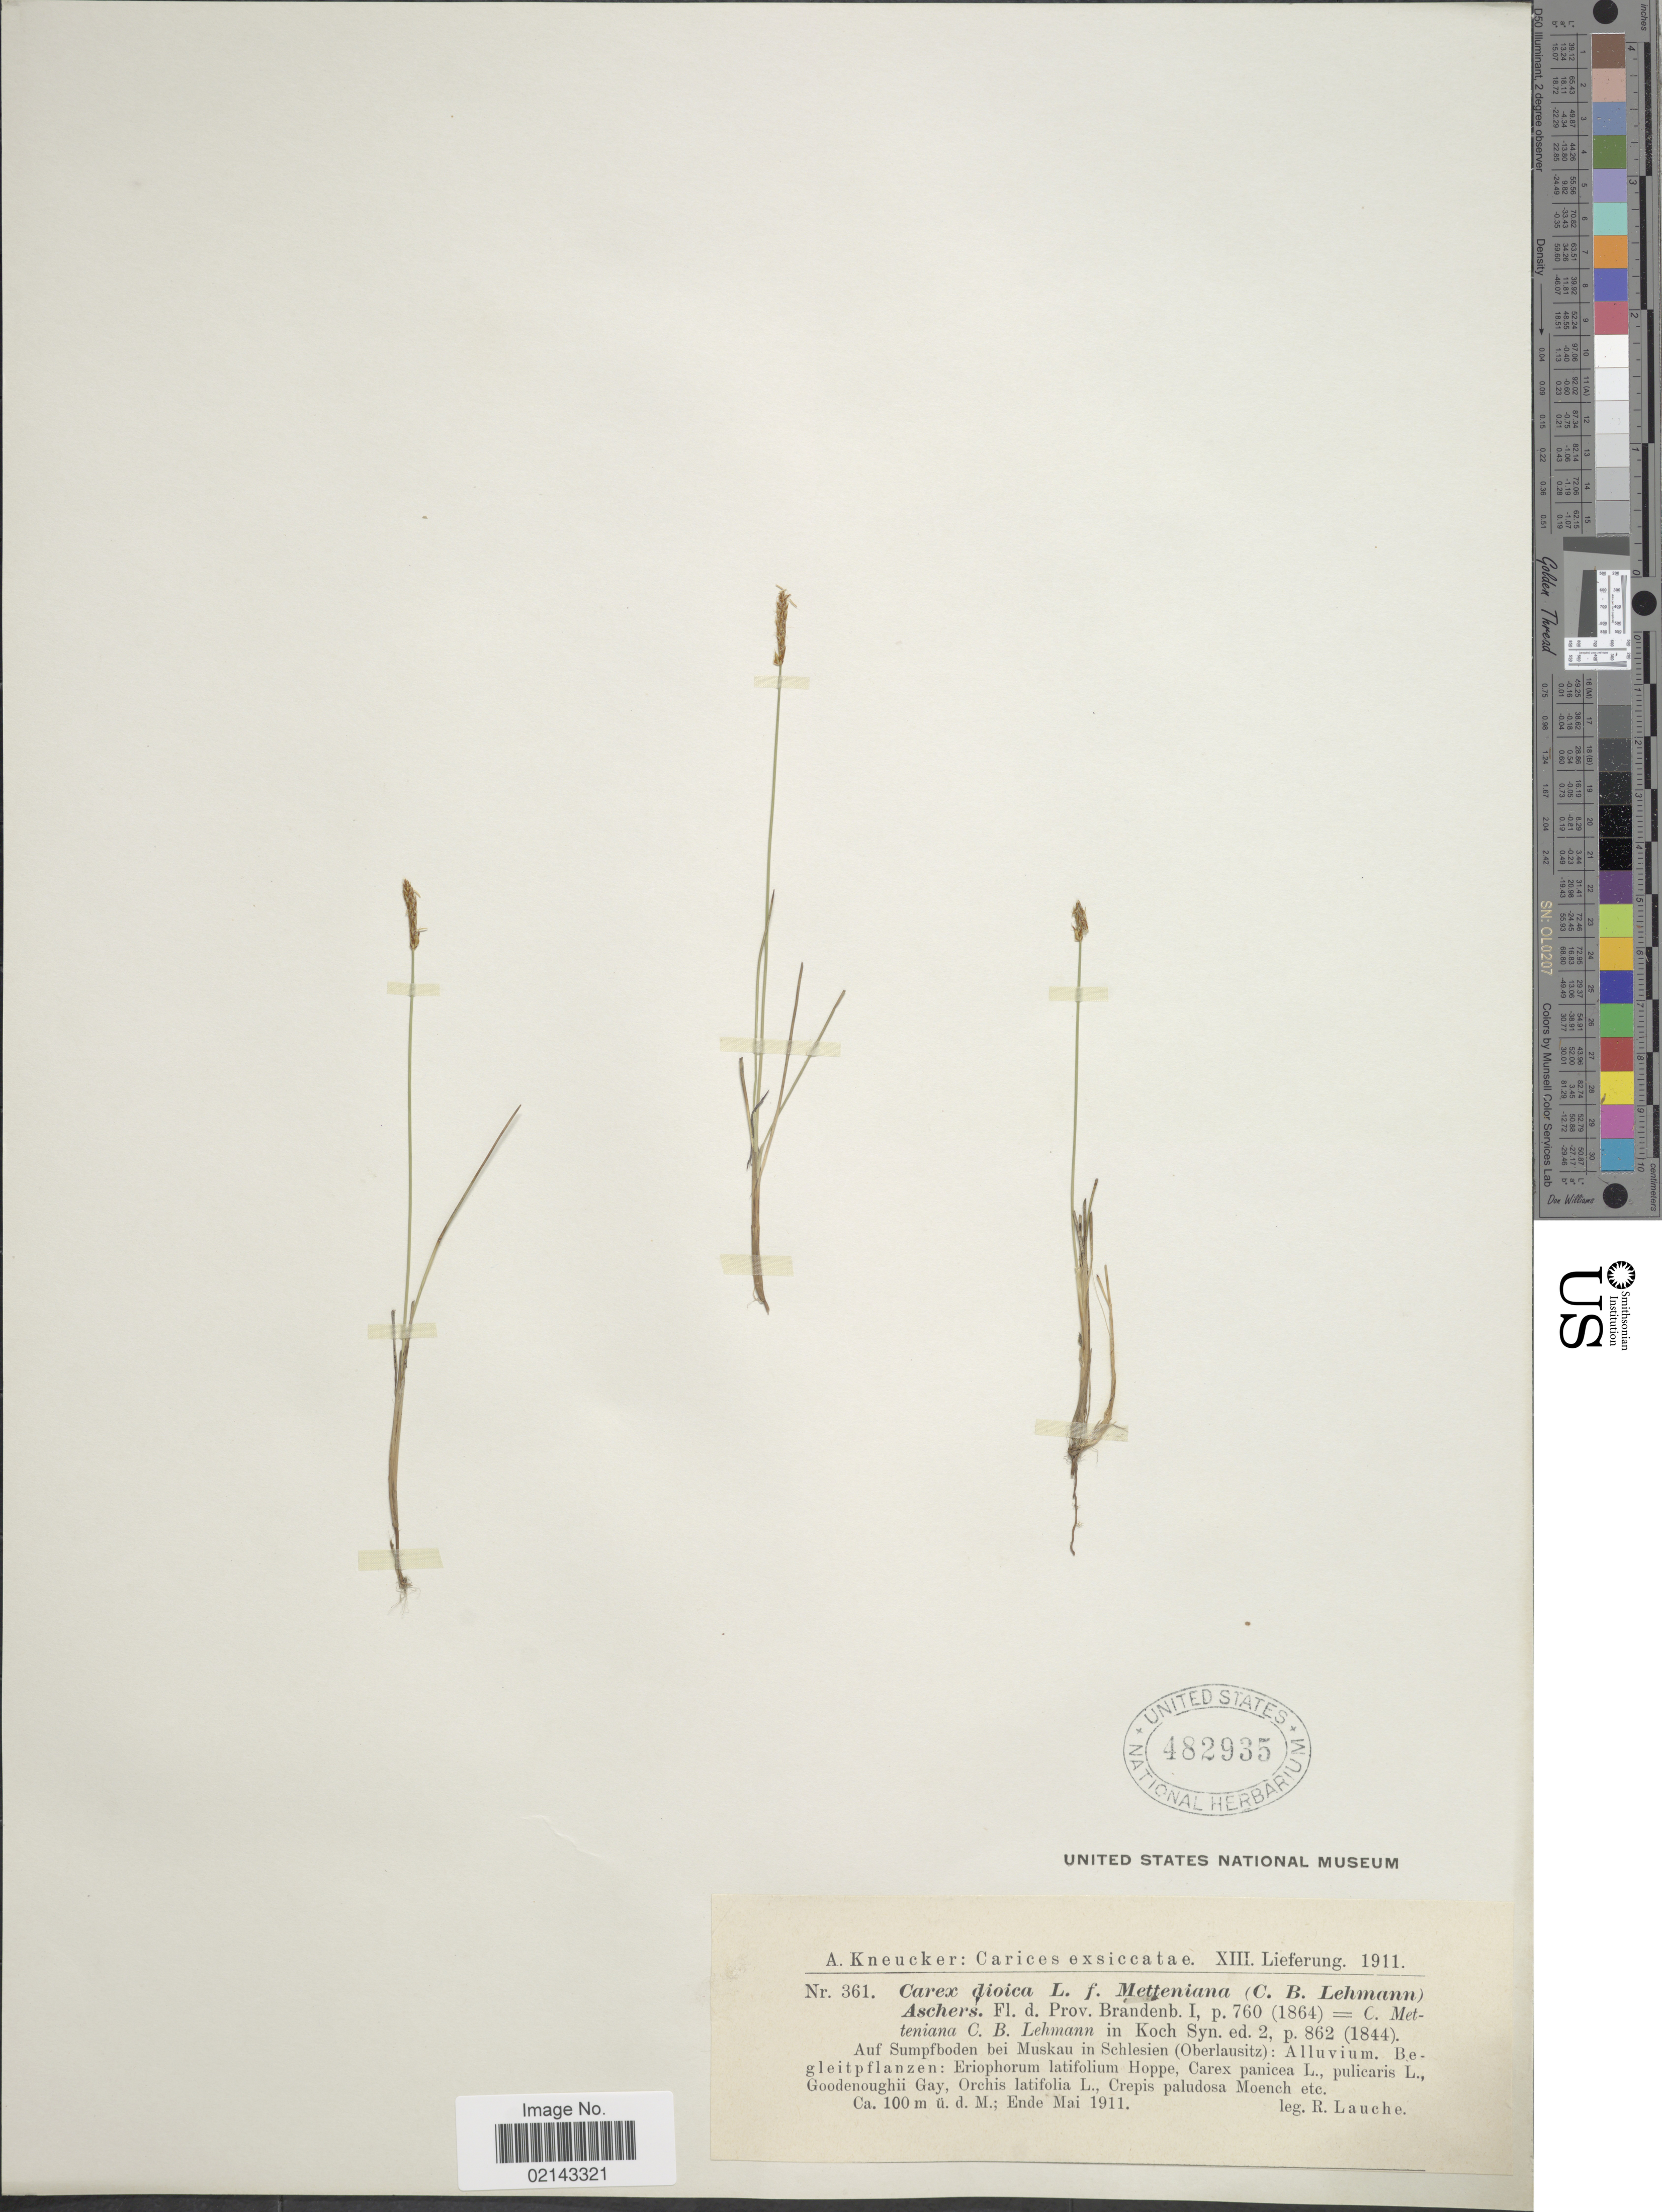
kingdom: Plantae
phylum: Tracheophyta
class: Liliopsida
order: Poales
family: Cyperaceae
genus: Carex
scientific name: Carex dioica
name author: L.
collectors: R. Lauche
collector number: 361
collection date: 1911-05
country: Germany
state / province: Sachsen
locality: Auf Sumpfboden bei Muskau in Schlesien (Oberlausitz)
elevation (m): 100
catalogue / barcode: US 482935